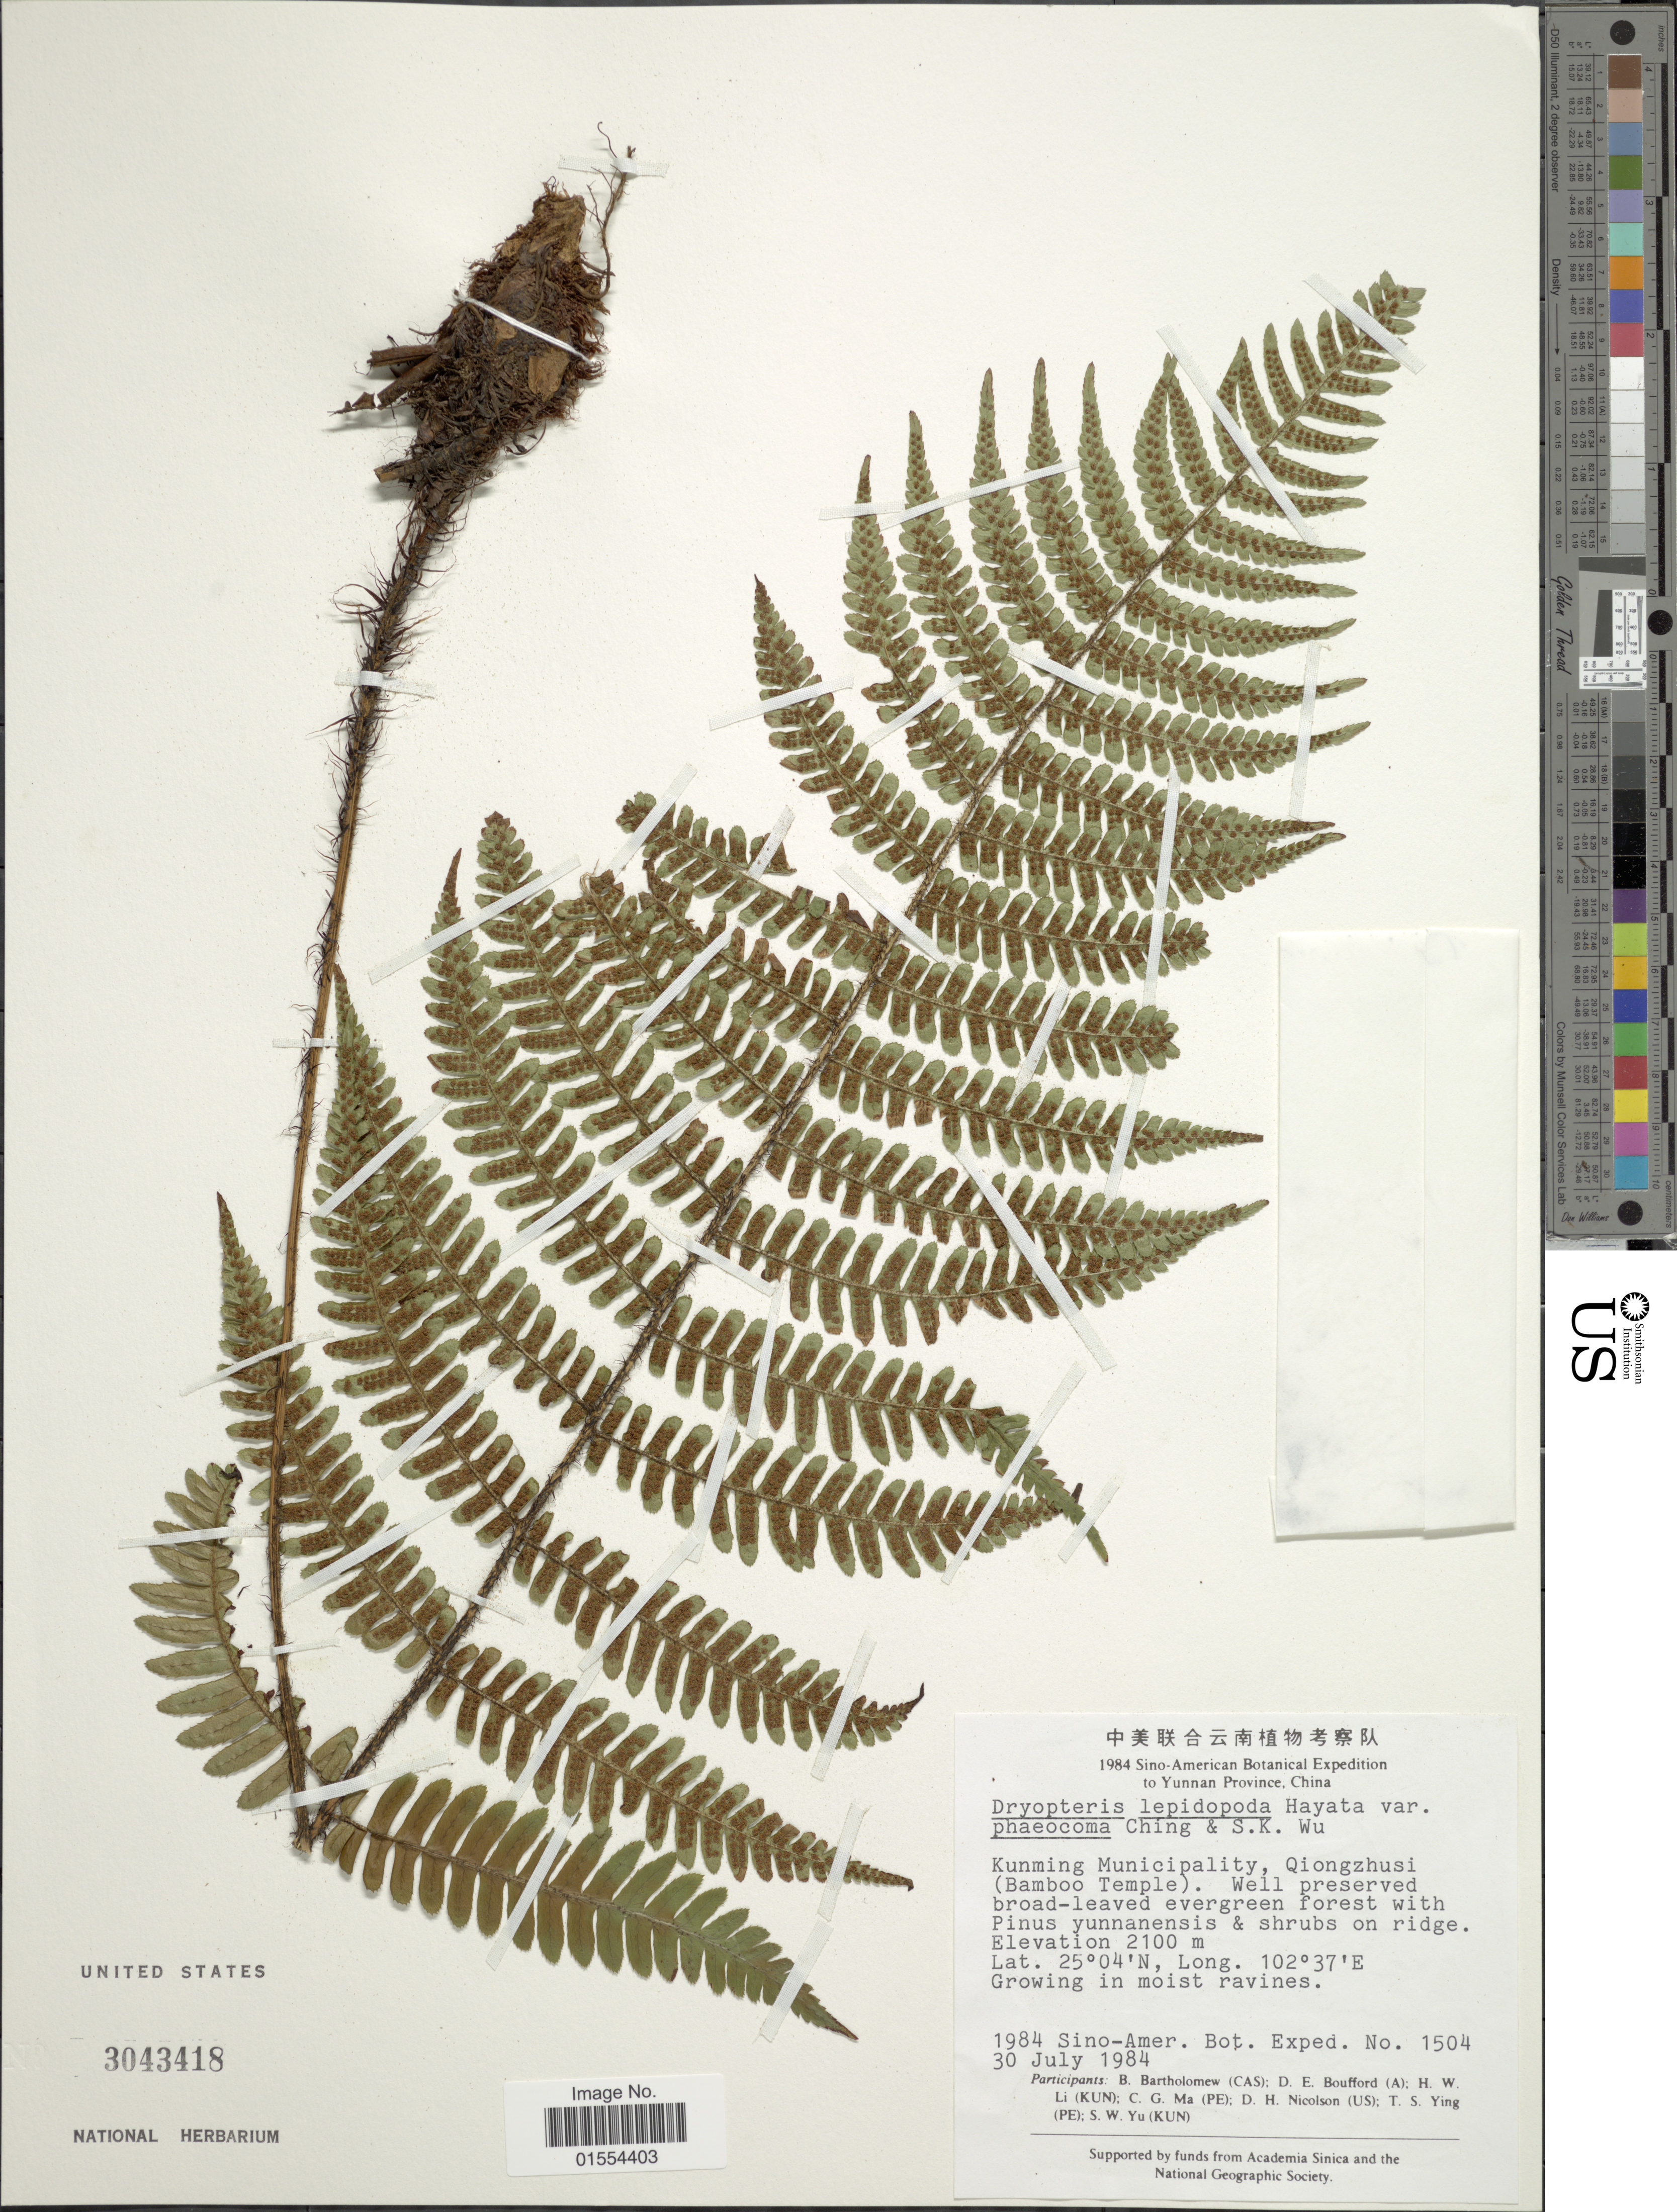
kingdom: Plantae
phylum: Tracheophyta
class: Polypodiopsida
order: Polypodiales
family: Dryopteridaceae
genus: Dryopteris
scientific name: Dryopteris lepidopoda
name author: Hayata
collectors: Sino-Amer. Bot. Exped. 1984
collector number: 1504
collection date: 1984-07-30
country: China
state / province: Yunnan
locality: Yunnan, China. Kunming Municipality, Qiongzhusi (Bamboo Temple).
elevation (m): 2100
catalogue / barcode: US 3043418